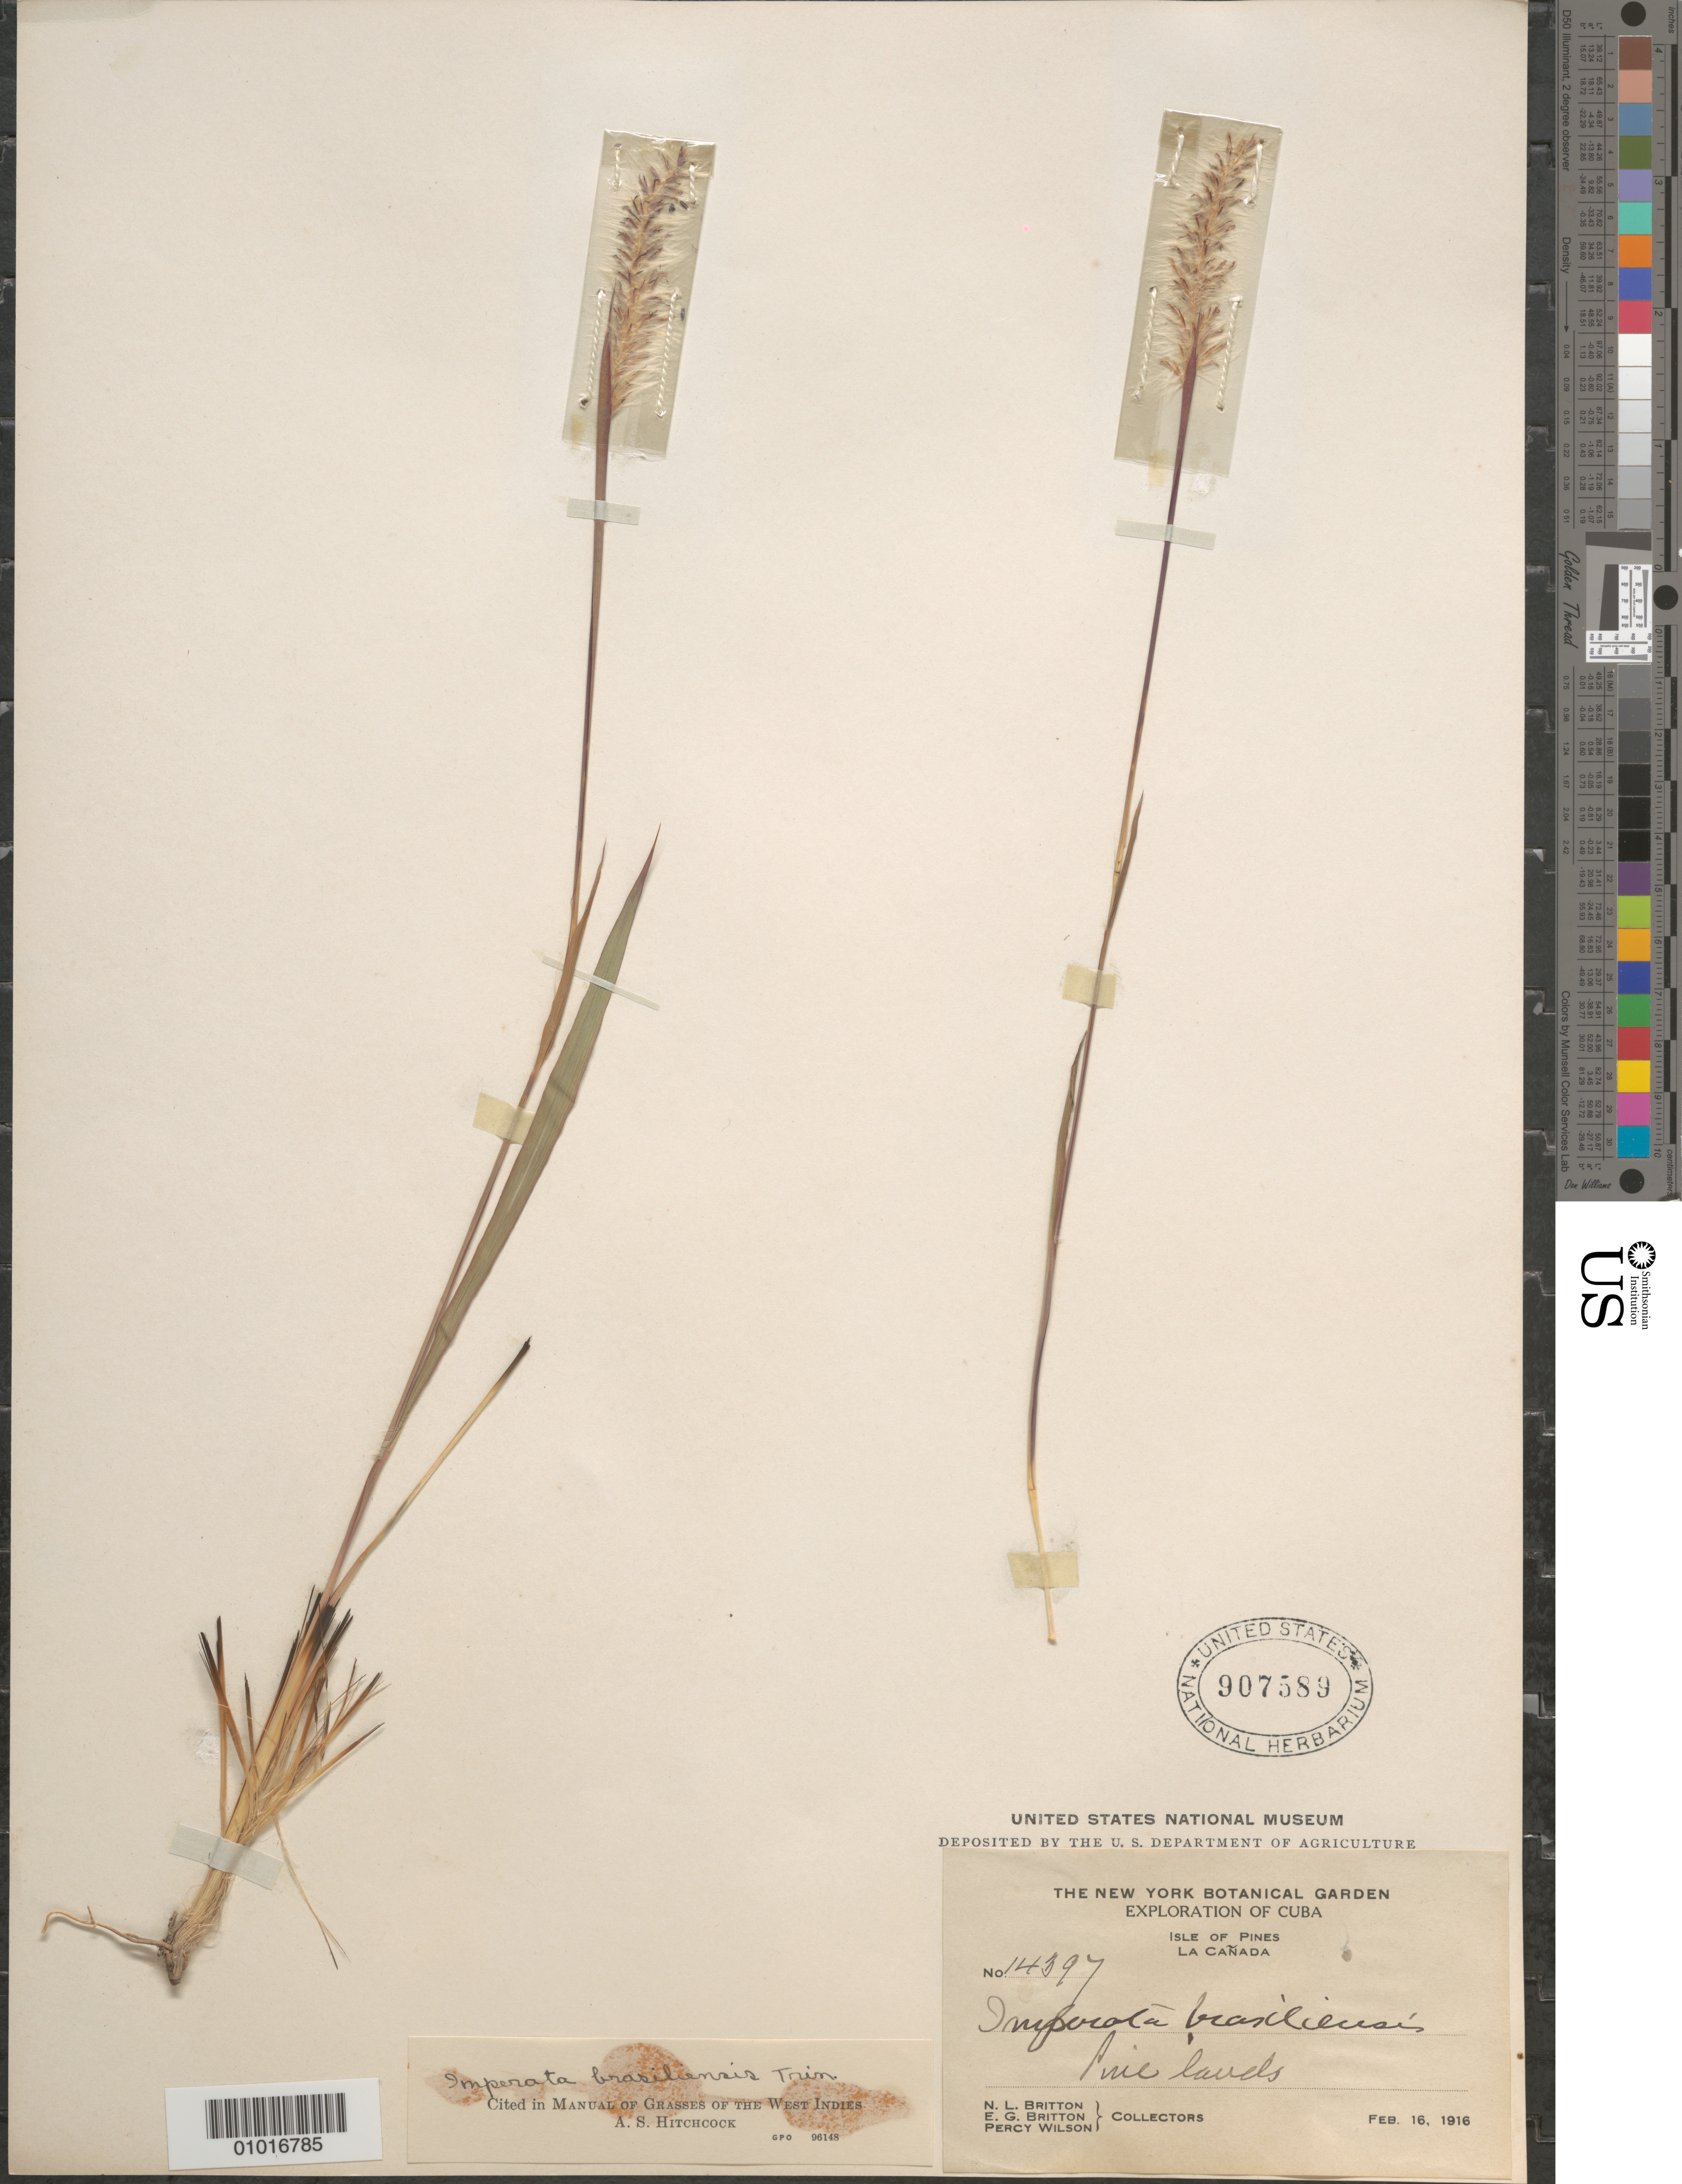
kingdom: Plantae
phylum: Tracheophyta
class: Liliopsida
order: Poales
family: Poaceae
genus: Imperata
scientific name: Imperata brasiliensis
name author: Trin.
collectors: N. Britton, E. G. Britton & P. Wilson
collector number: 14397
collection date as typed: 16 Feb 1916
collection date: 1916-02-16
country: Cuba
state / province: Isla de la Juventud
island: Isla de la Juventud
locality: [Isle of Pines] La Canada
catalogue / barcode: US 907589